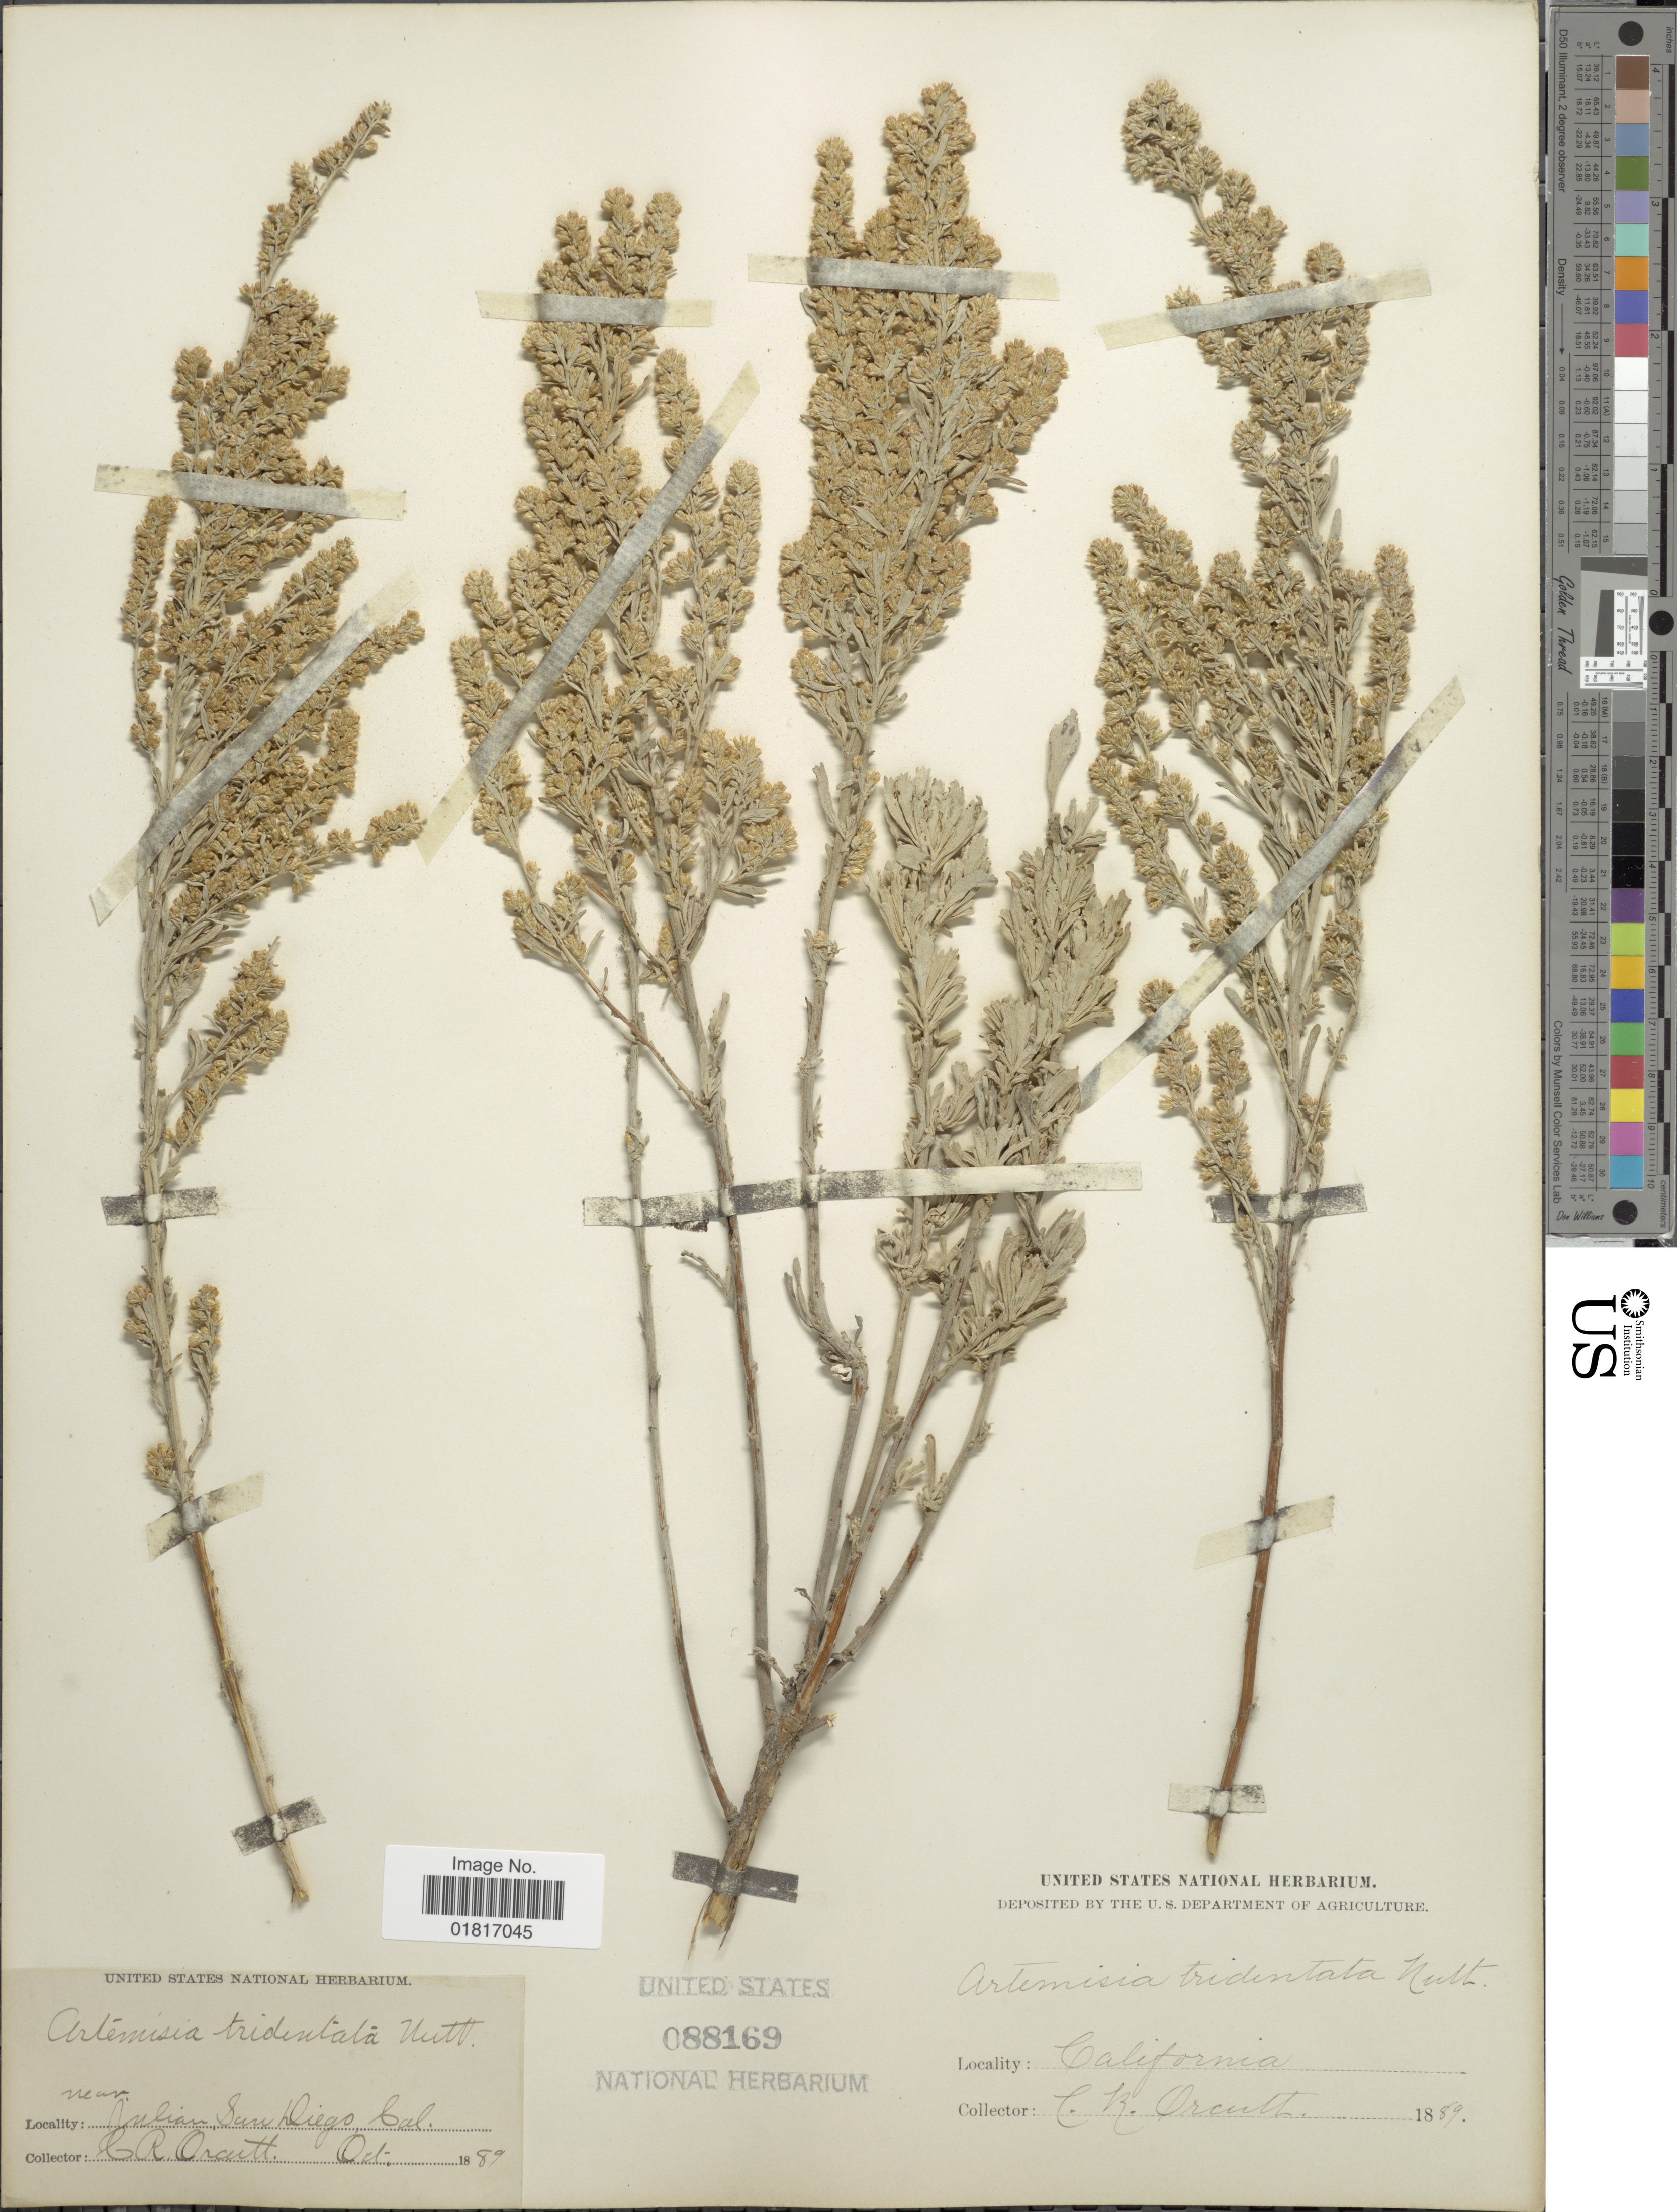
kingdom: Plantae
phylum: Tracheophyta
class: Magnoliopsida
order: Asterales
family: Asteraceae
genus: Artemisia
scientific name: Artemisia tridentata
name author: Nutt.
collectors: C. R. Orcutt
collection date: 1889-10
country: United States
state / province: California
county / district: San Diego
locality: Near Julian San Diego Co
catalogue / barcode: US 88169